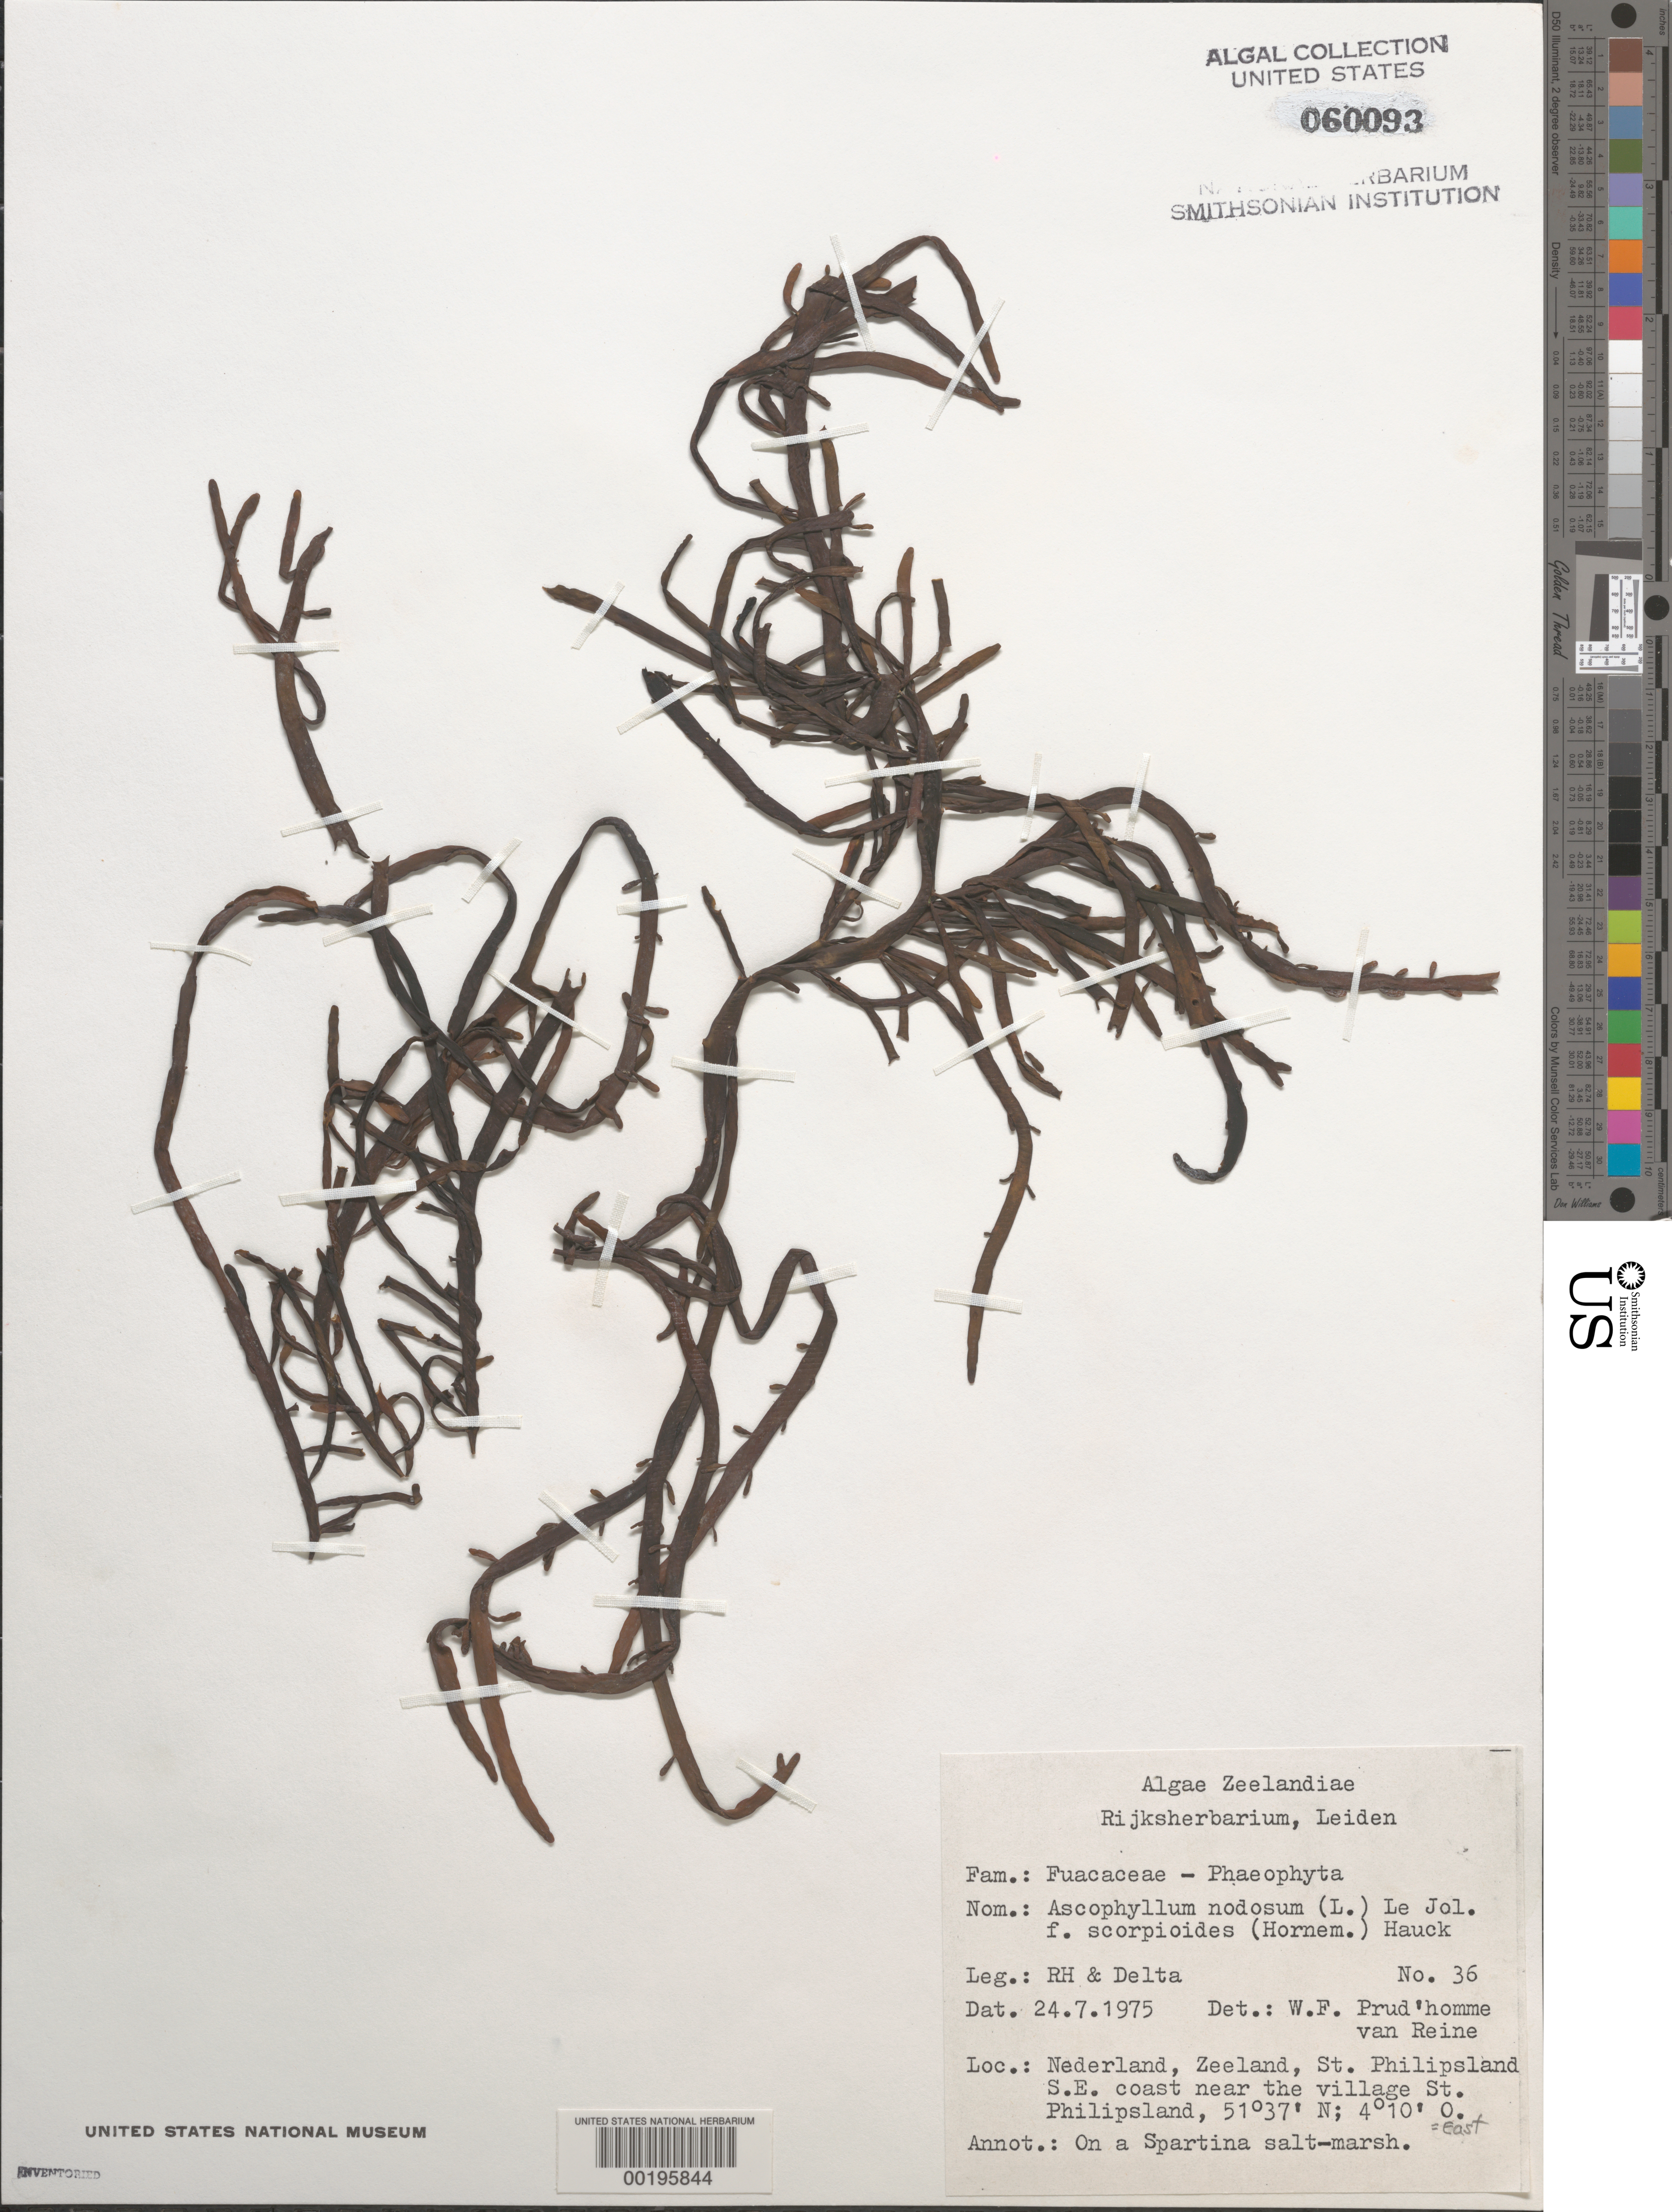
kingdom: Chromista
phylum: Ochrophyta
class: Phaeophyceae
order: Fucales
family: Fucaceae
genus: Ascophyllum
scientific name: Ascophyllum nodosum f. scorpioides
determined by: Prud'homme van Reine, W. F.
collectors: R.H. & Delta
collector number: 36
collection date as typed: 24 Jul 1975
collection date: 1975-07-24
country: Netherlands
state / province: Zeeland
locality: St. philipsland, near st. philipsland village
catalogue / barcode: US 60093